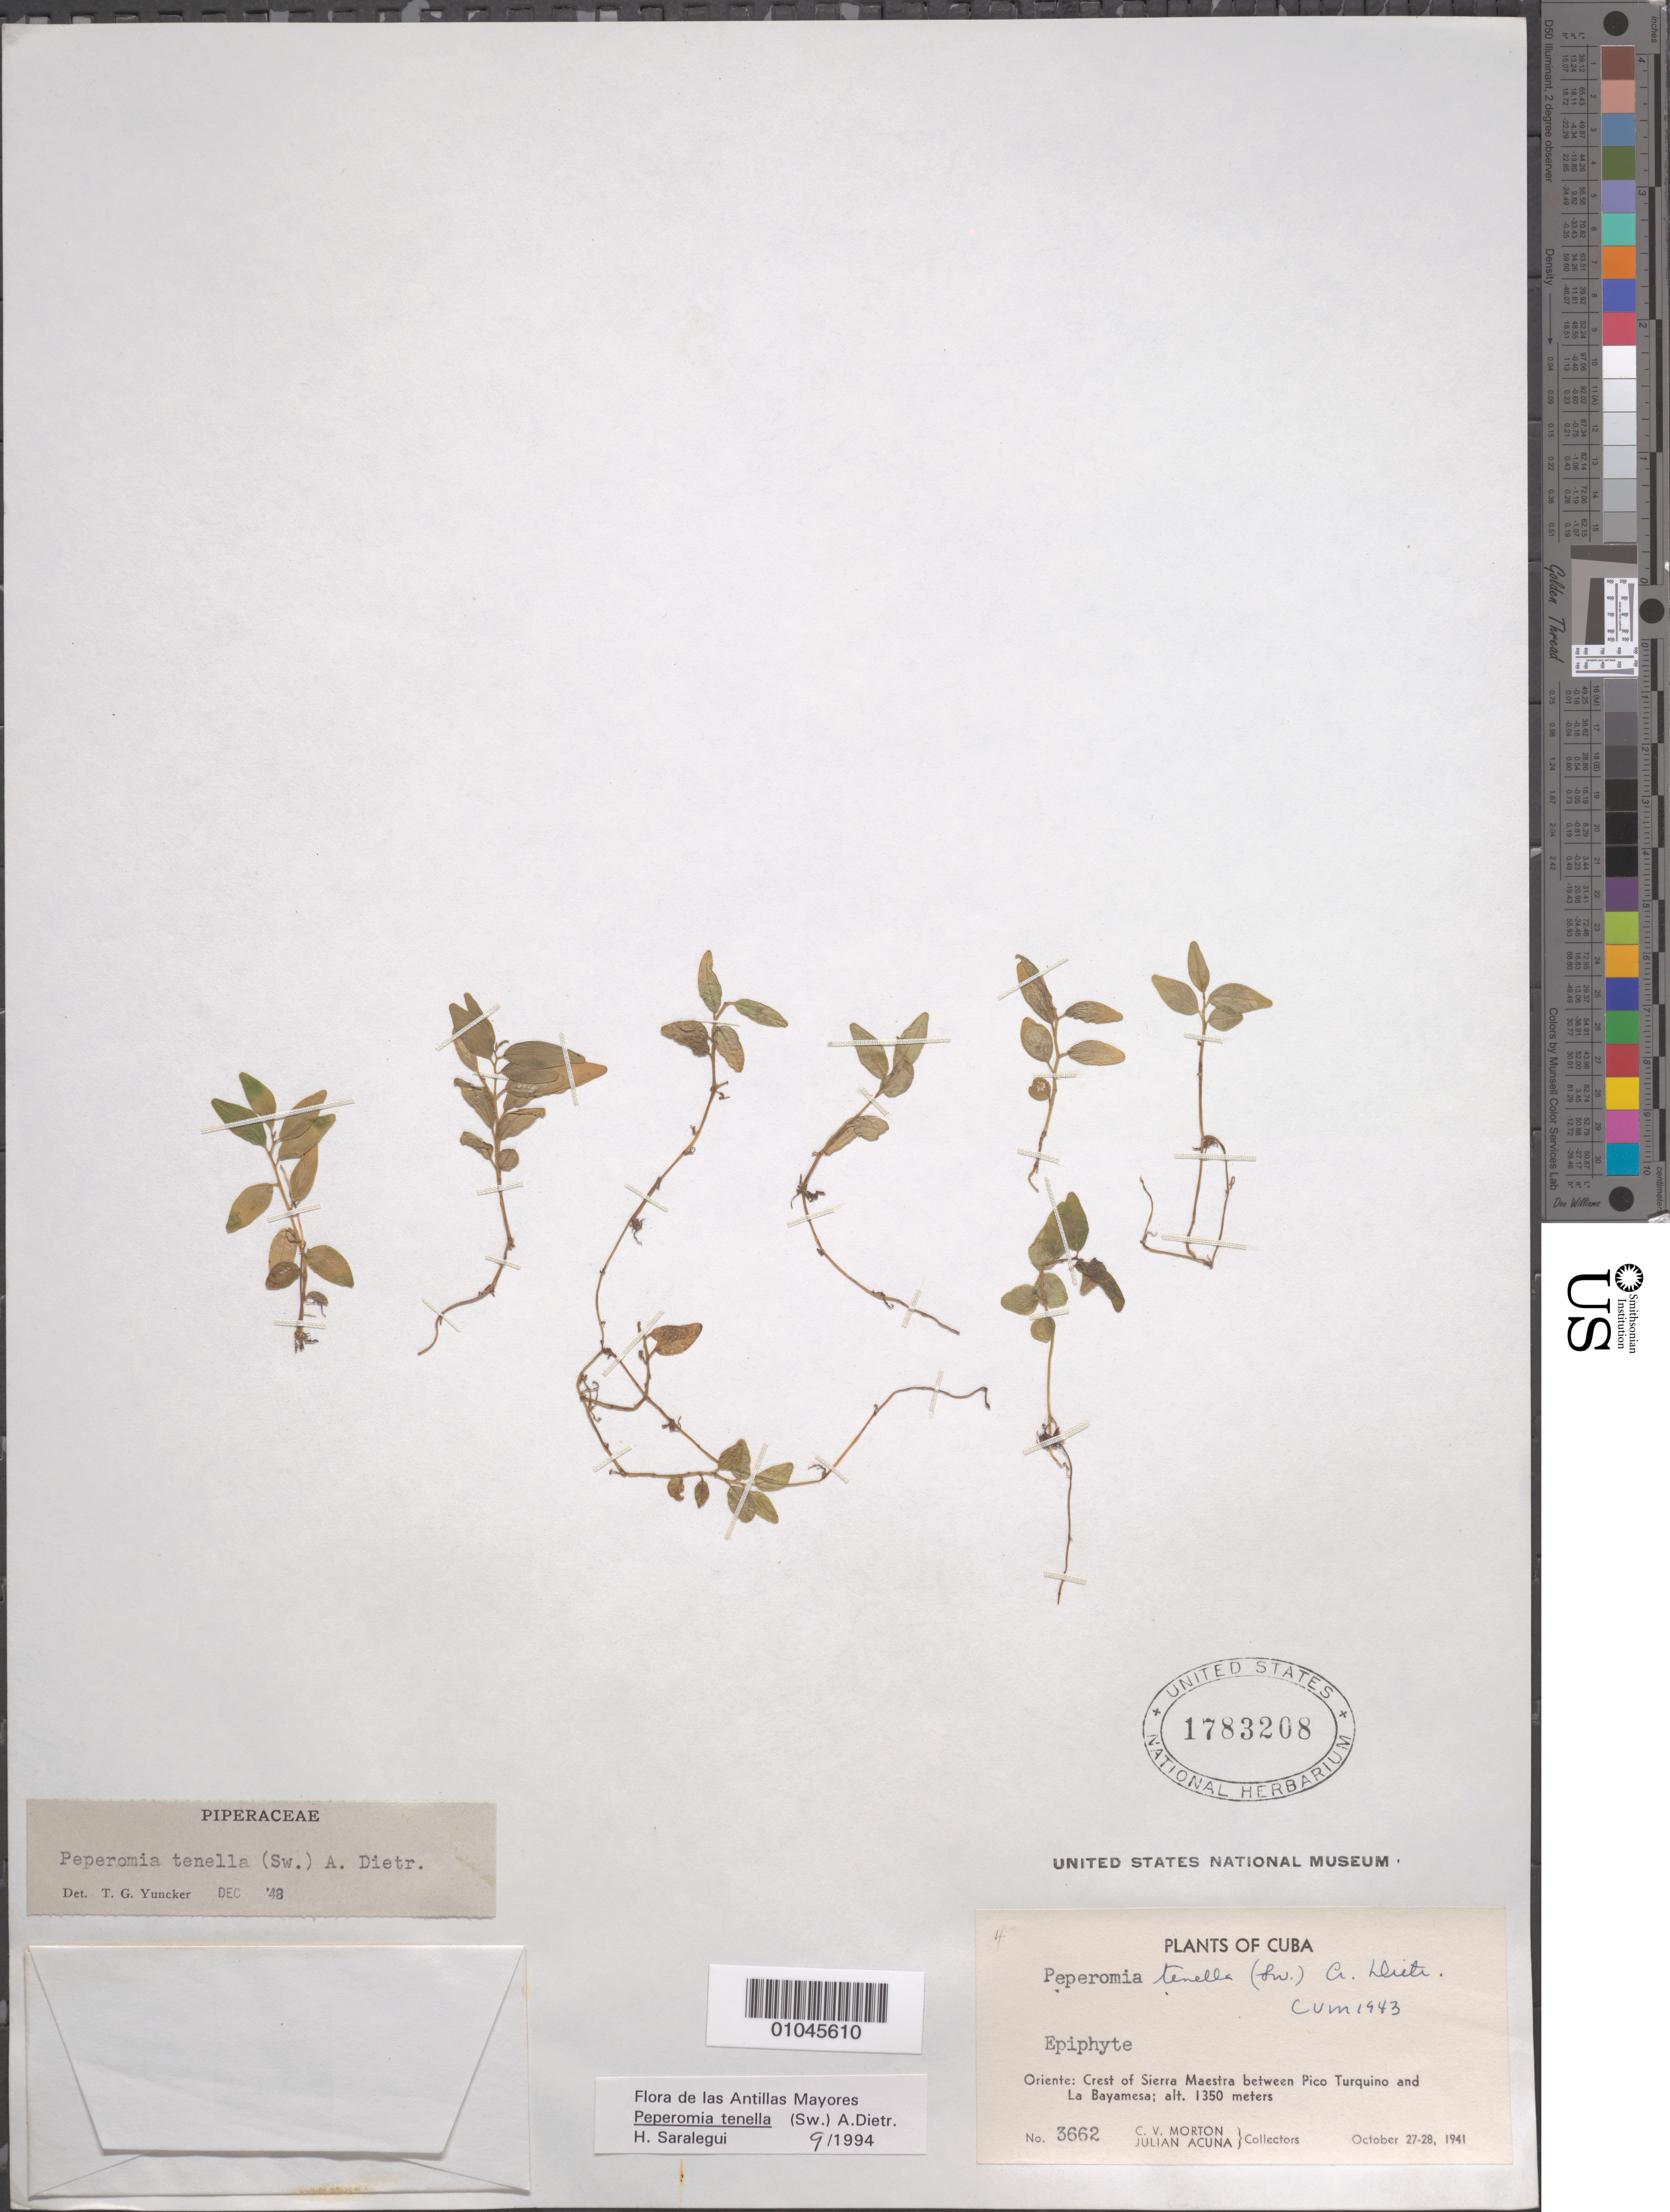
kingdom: Plantae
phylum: Tracheophyta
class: Magnoliopsida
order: Piperales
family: Piperaceae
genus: Peperomia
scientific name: Peperomia tenella var. tenella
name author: (Sw.) A. Dietr.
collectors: C. V. Morton & J. Acuña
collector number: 3662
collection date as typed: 27 Oct 1941 to 28 Oct 1941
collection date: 1941-10-27/1941-10-28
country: Cuba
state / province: Oriente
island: Cuba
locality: Crest of Sierra Maestra between Pico Turquino and La Bayamesa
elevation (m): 1350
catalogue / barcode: US 1783208